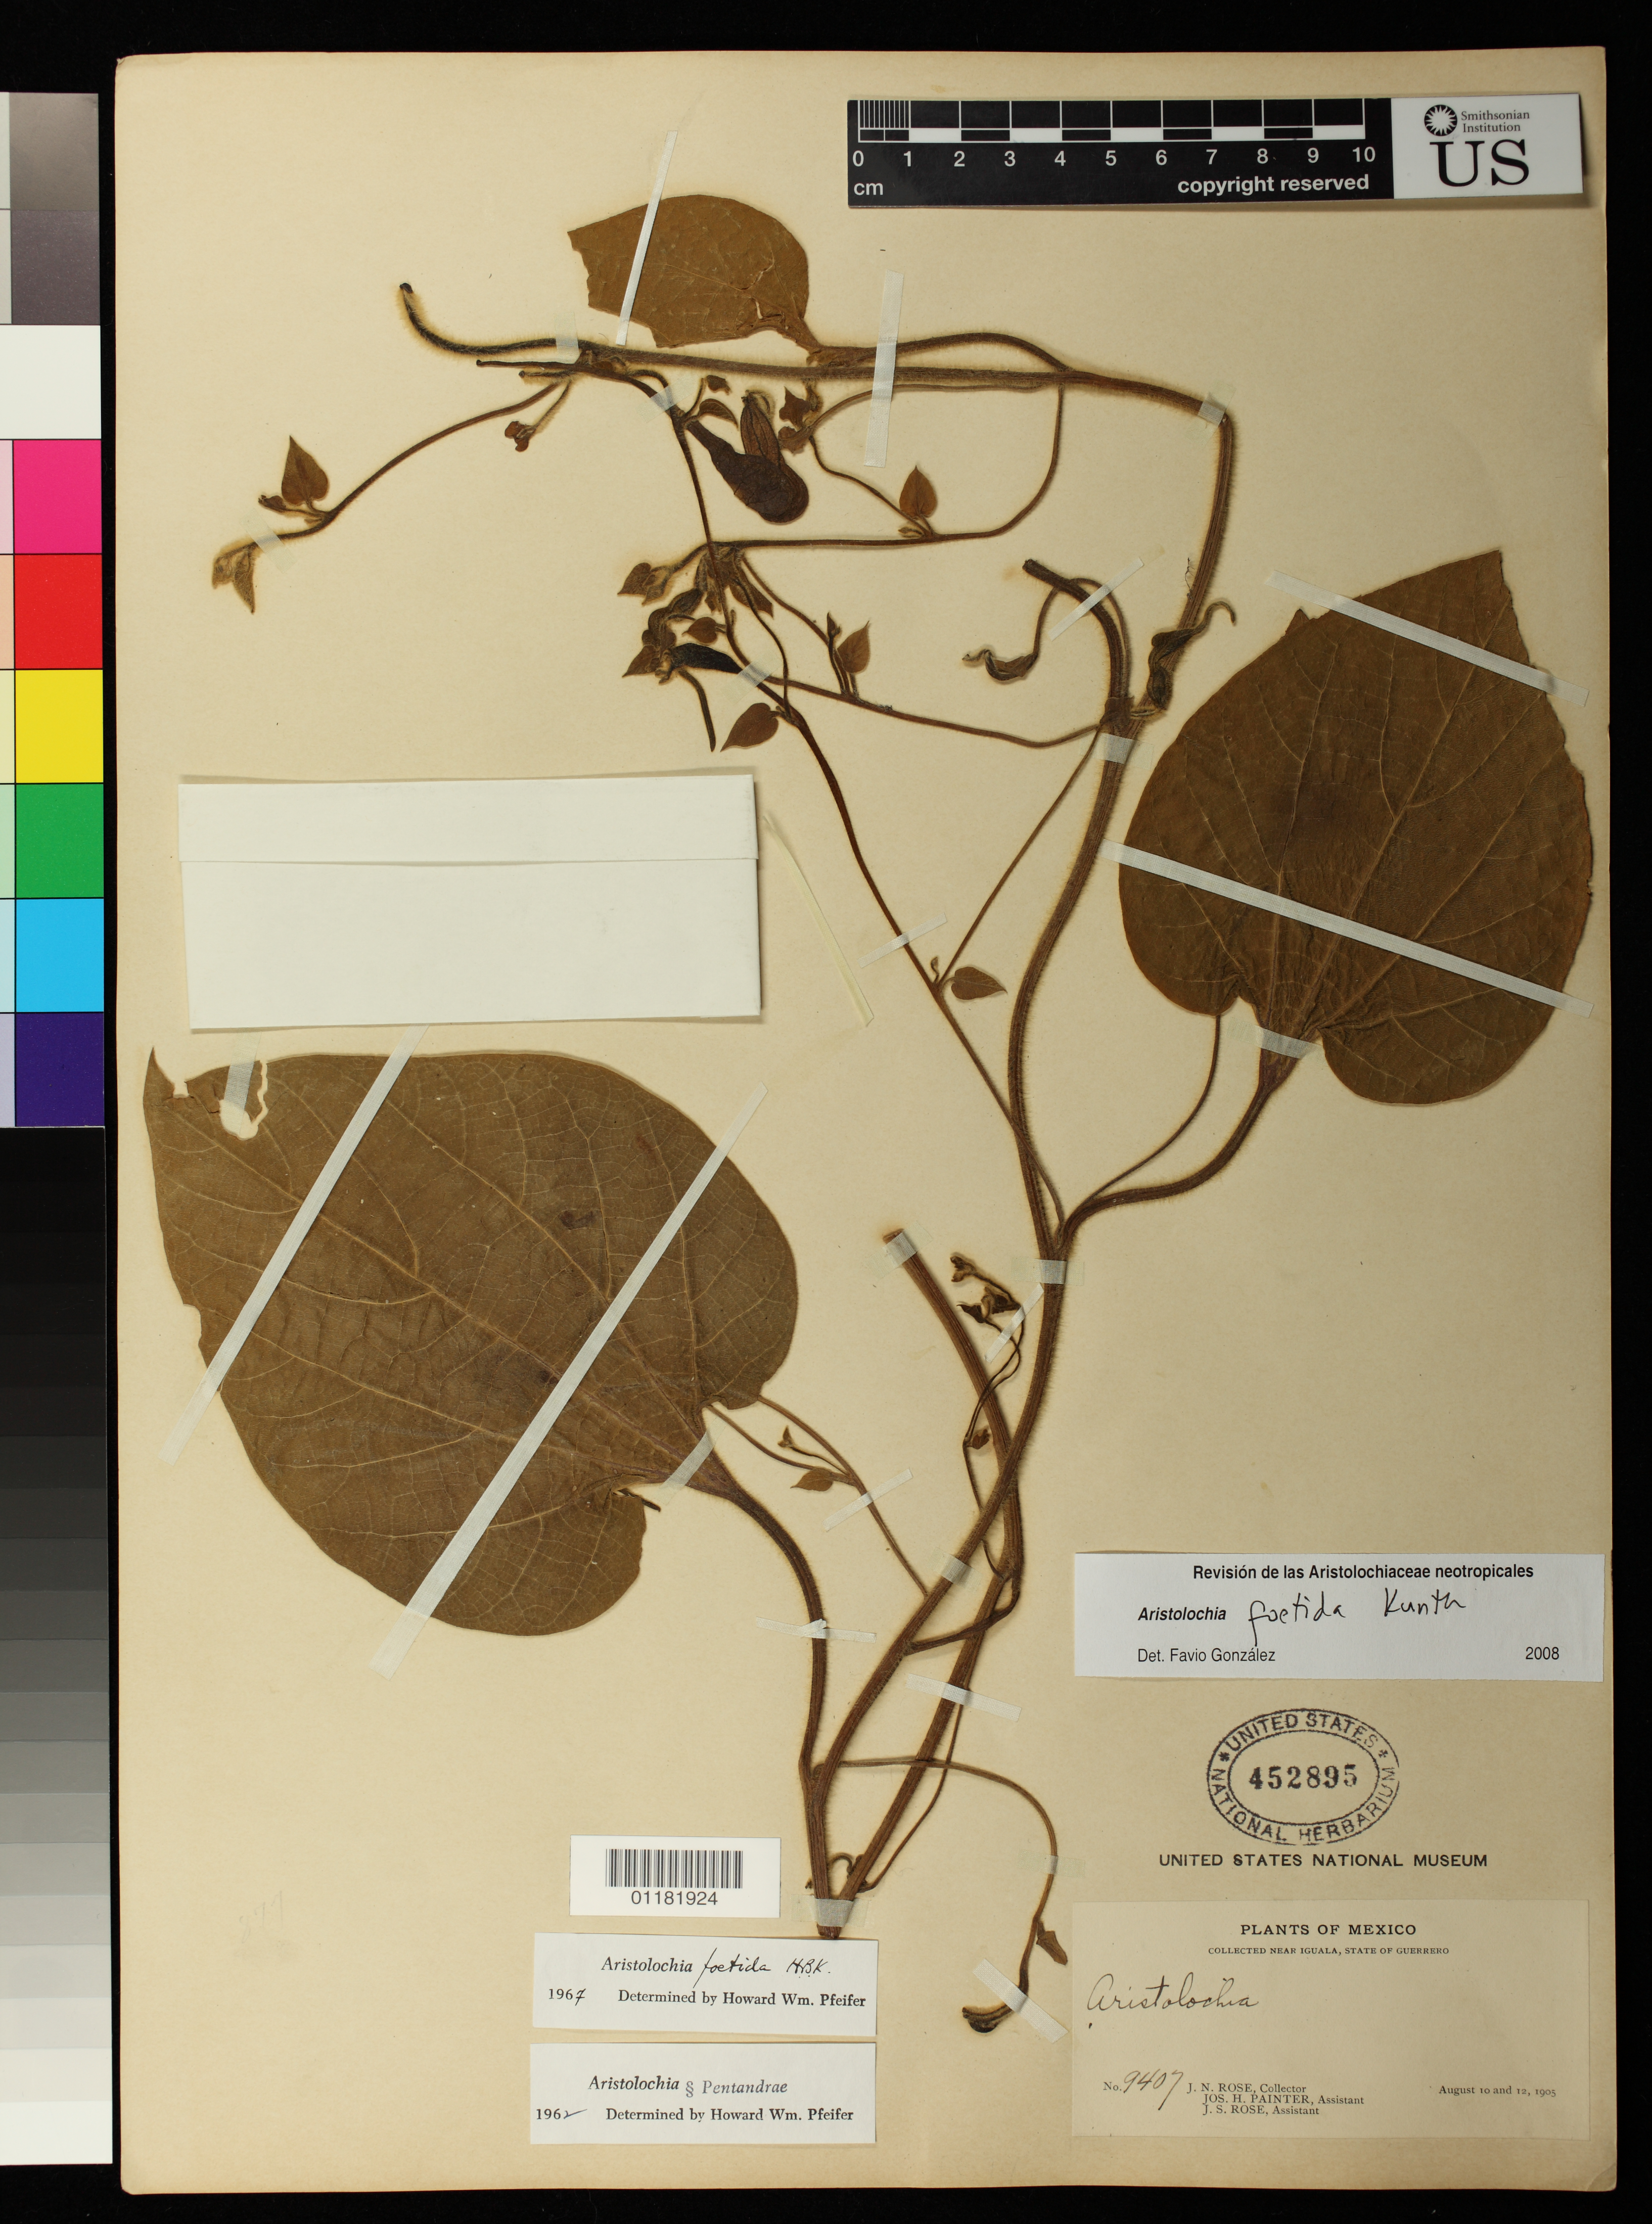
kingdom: Plantae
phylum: Tracheophyta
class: Magnoliopsida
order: Piperales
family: Aristolochiaceae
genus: Aristolochia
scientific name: Aristolochia foetida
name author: Kunth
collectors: J. N. Rose, J. H. Painter & J. S. Rose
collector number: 9407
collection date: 1905-08-10/1905-08-12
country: Mexico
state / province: Guerrero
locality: Iguala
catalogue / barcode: US 452895